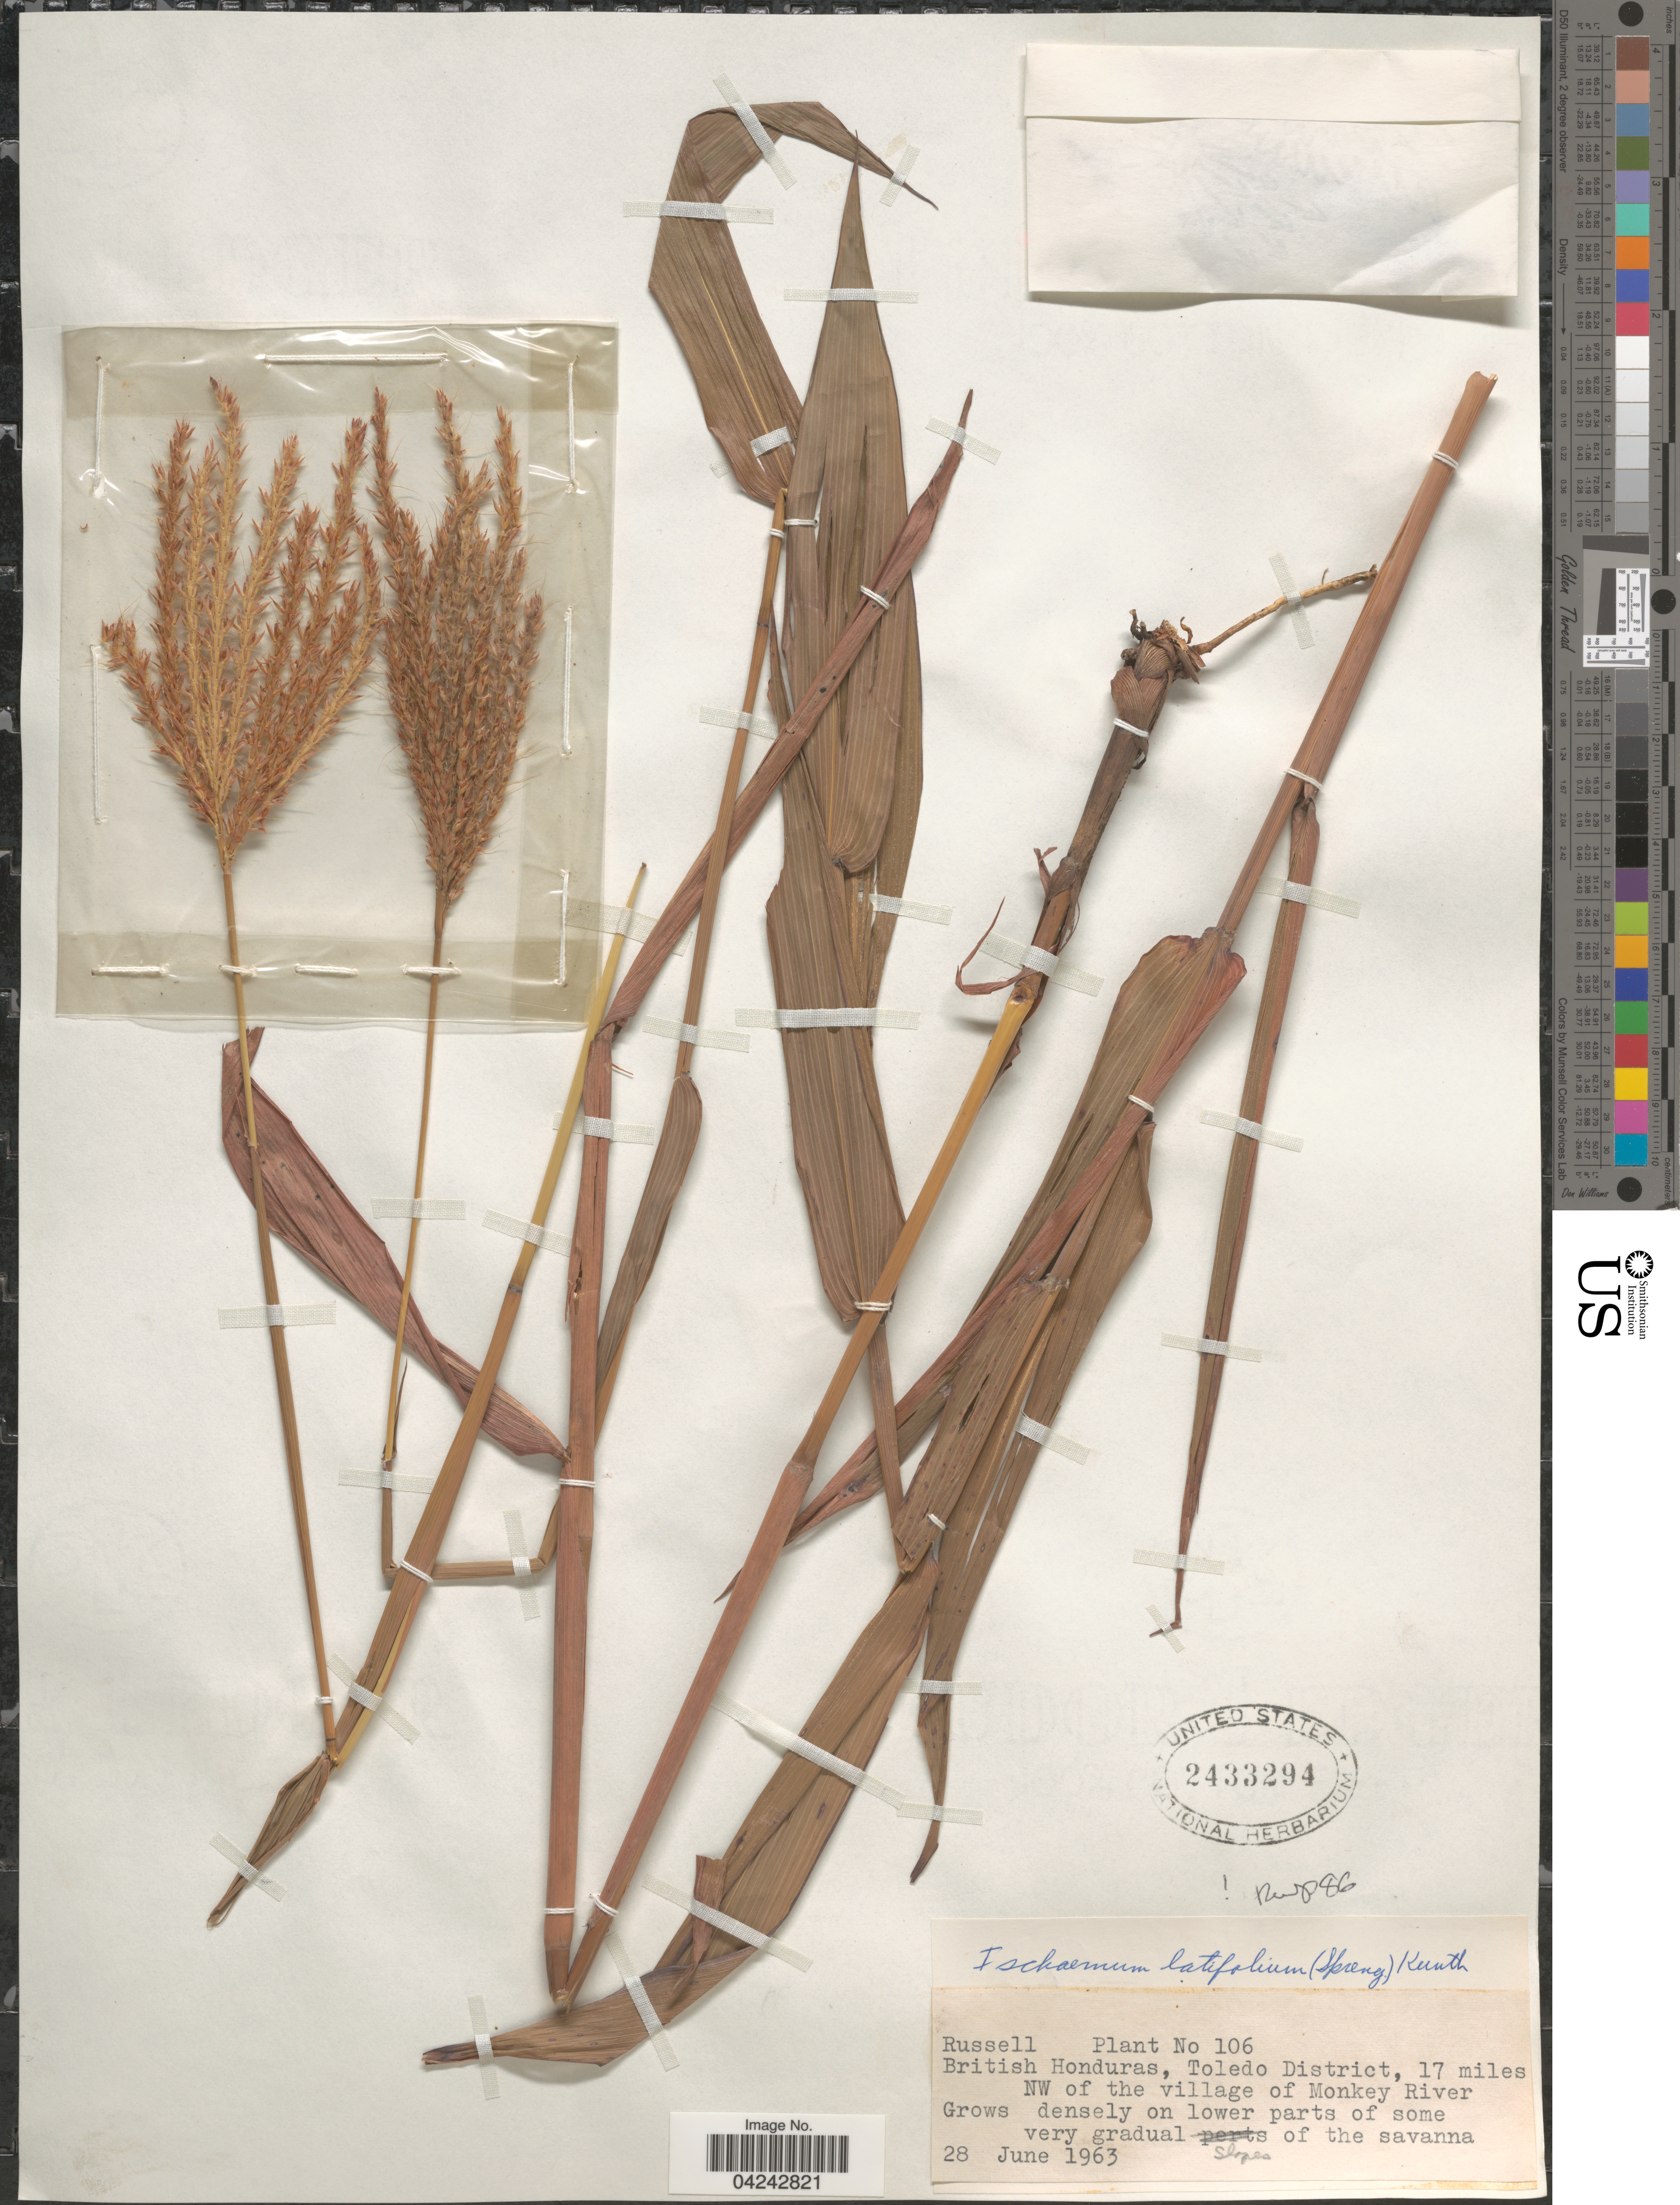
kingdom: Plantae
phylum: Tracheophyta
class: Liliopsida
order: Poales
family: Poaceae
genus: Ischaemum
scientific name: Ischaemum latifolium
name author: (Spreng.) Kunth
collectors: -- Russell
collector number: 106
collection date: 1963-06-28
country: Belize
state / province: Toledo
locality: British Honduras, Toledo District, 17 miles NW of the village of Monkey River.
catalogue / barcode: US 2433294